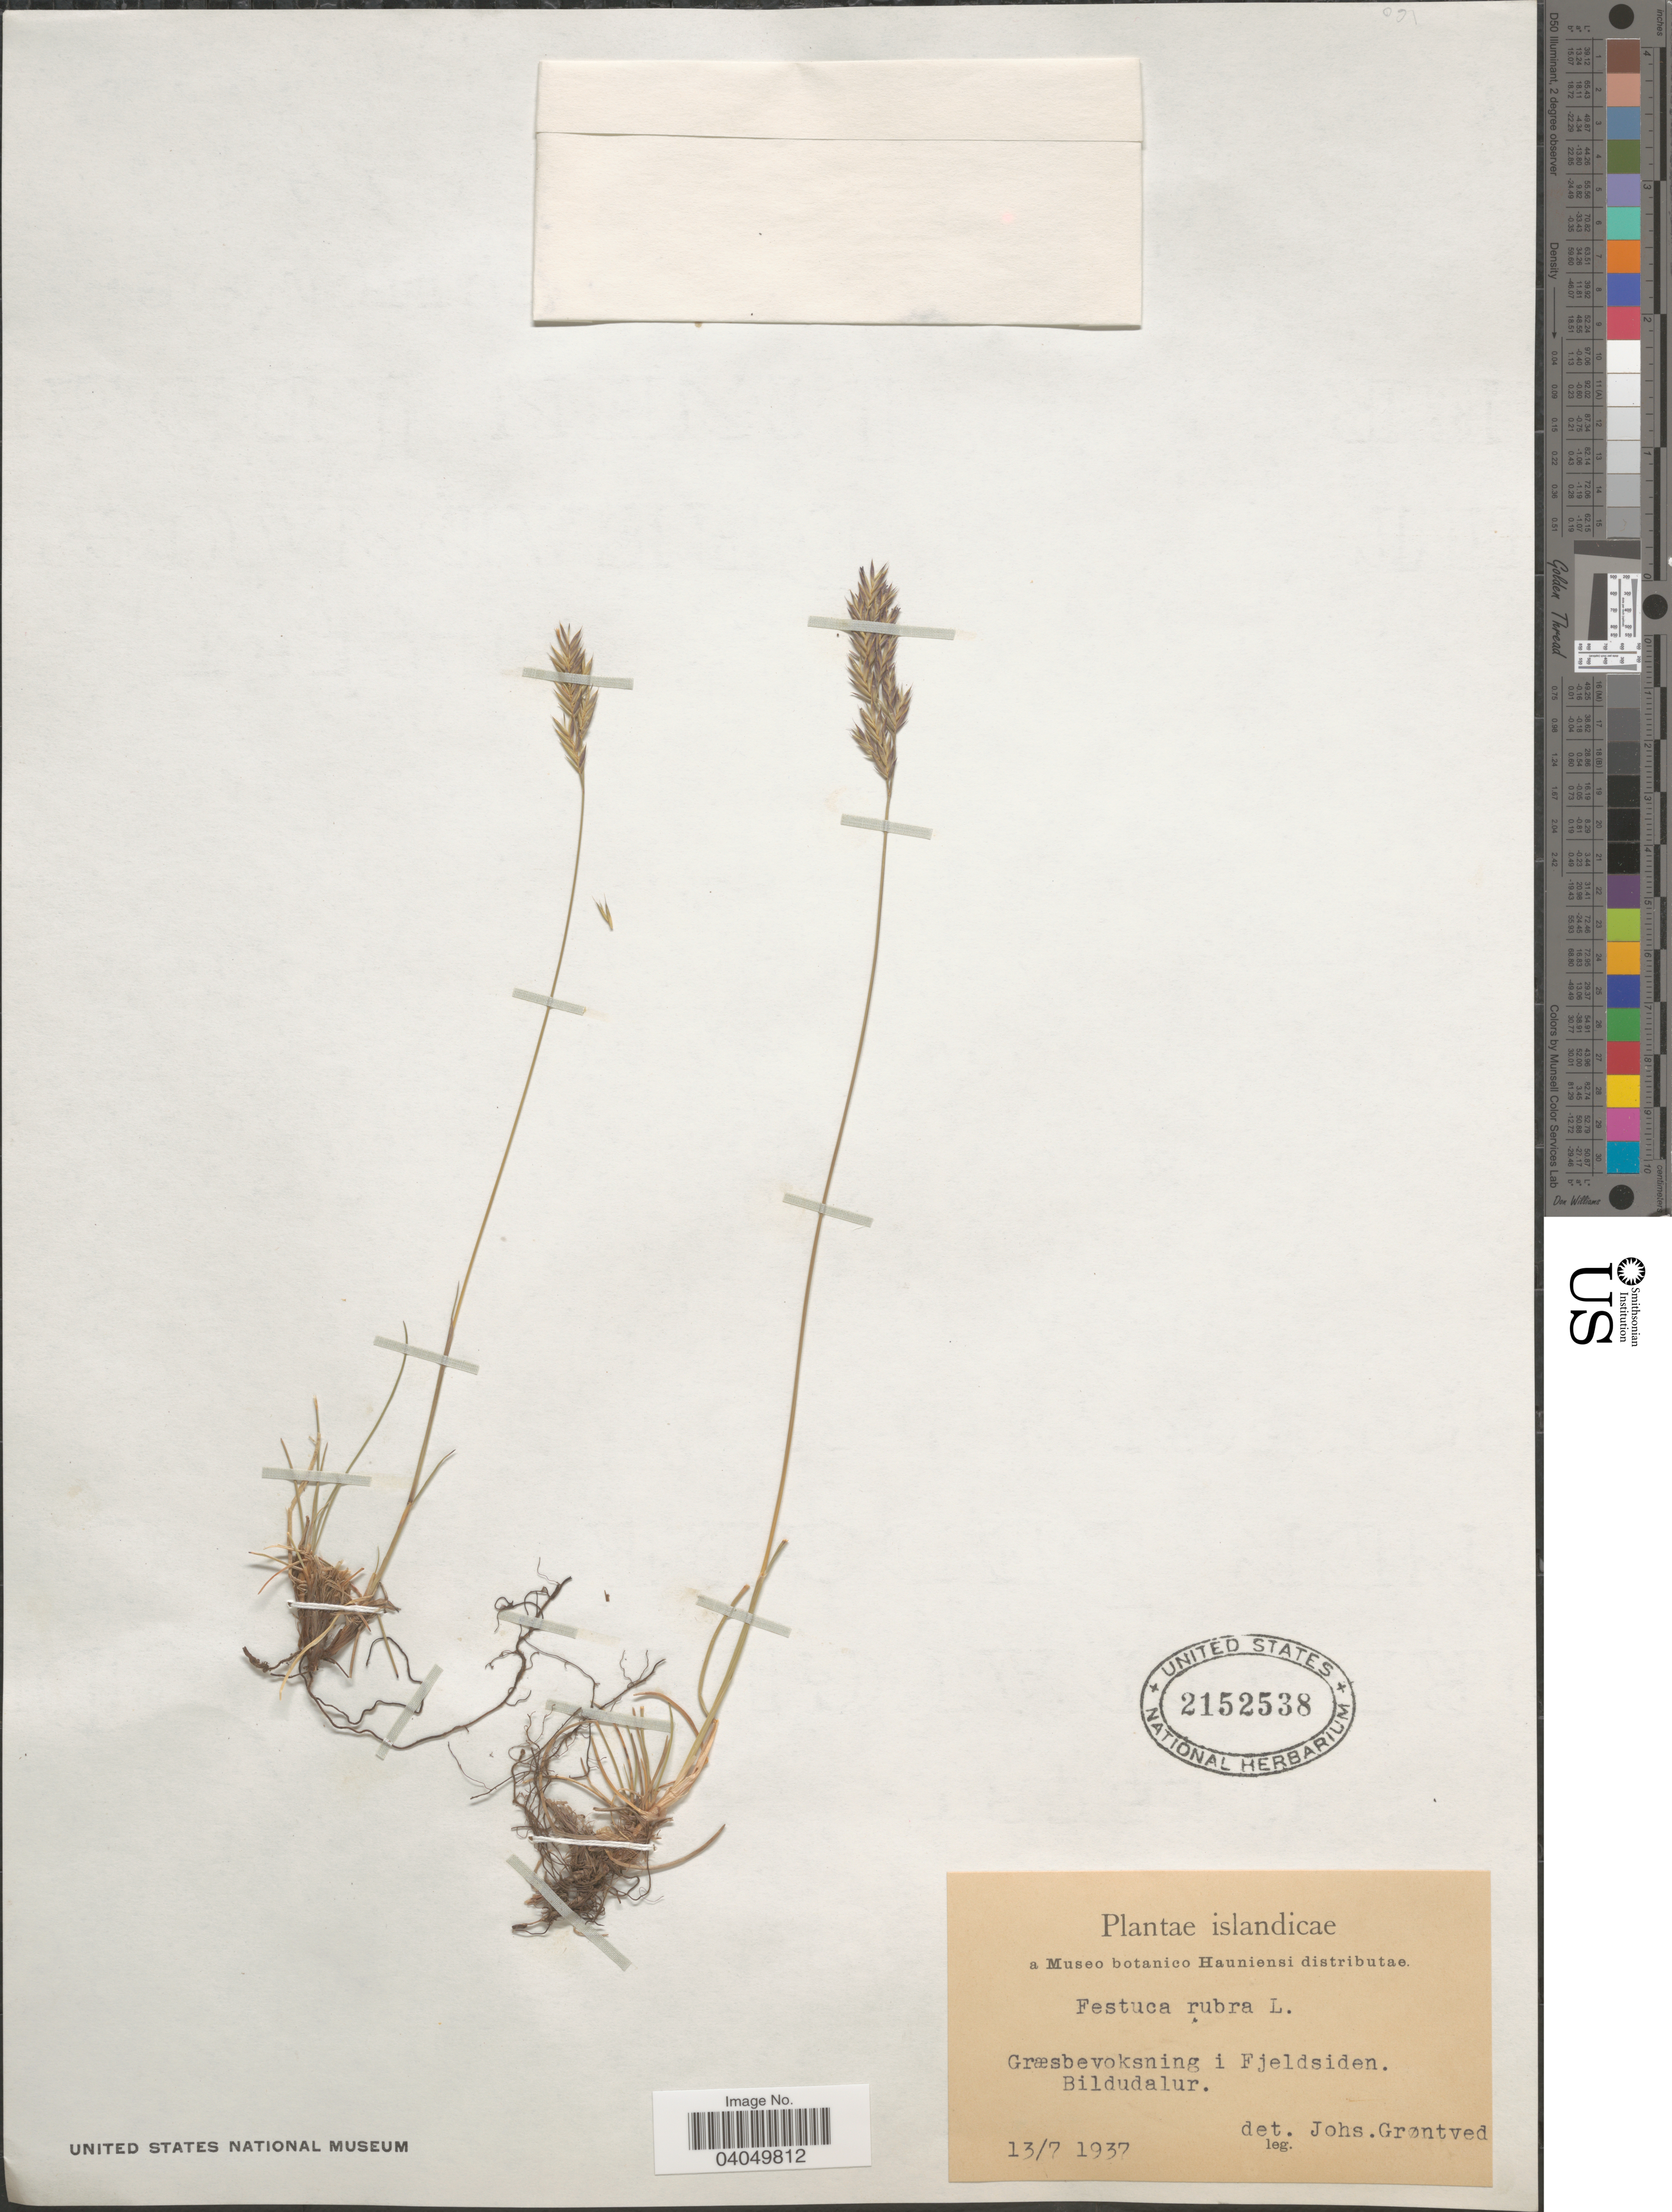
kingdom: Plantae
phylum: Tracheophyta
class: Liliopsida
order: Poales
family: Poaceae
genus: Festuca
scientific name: Festuca rubra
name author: L.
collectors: J. Grøntved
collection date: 1937-07-13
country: Iceland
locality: Islandicae. Græsbevoksning i Fjeldsiden. Bildudalur.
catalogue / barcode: US 2152538